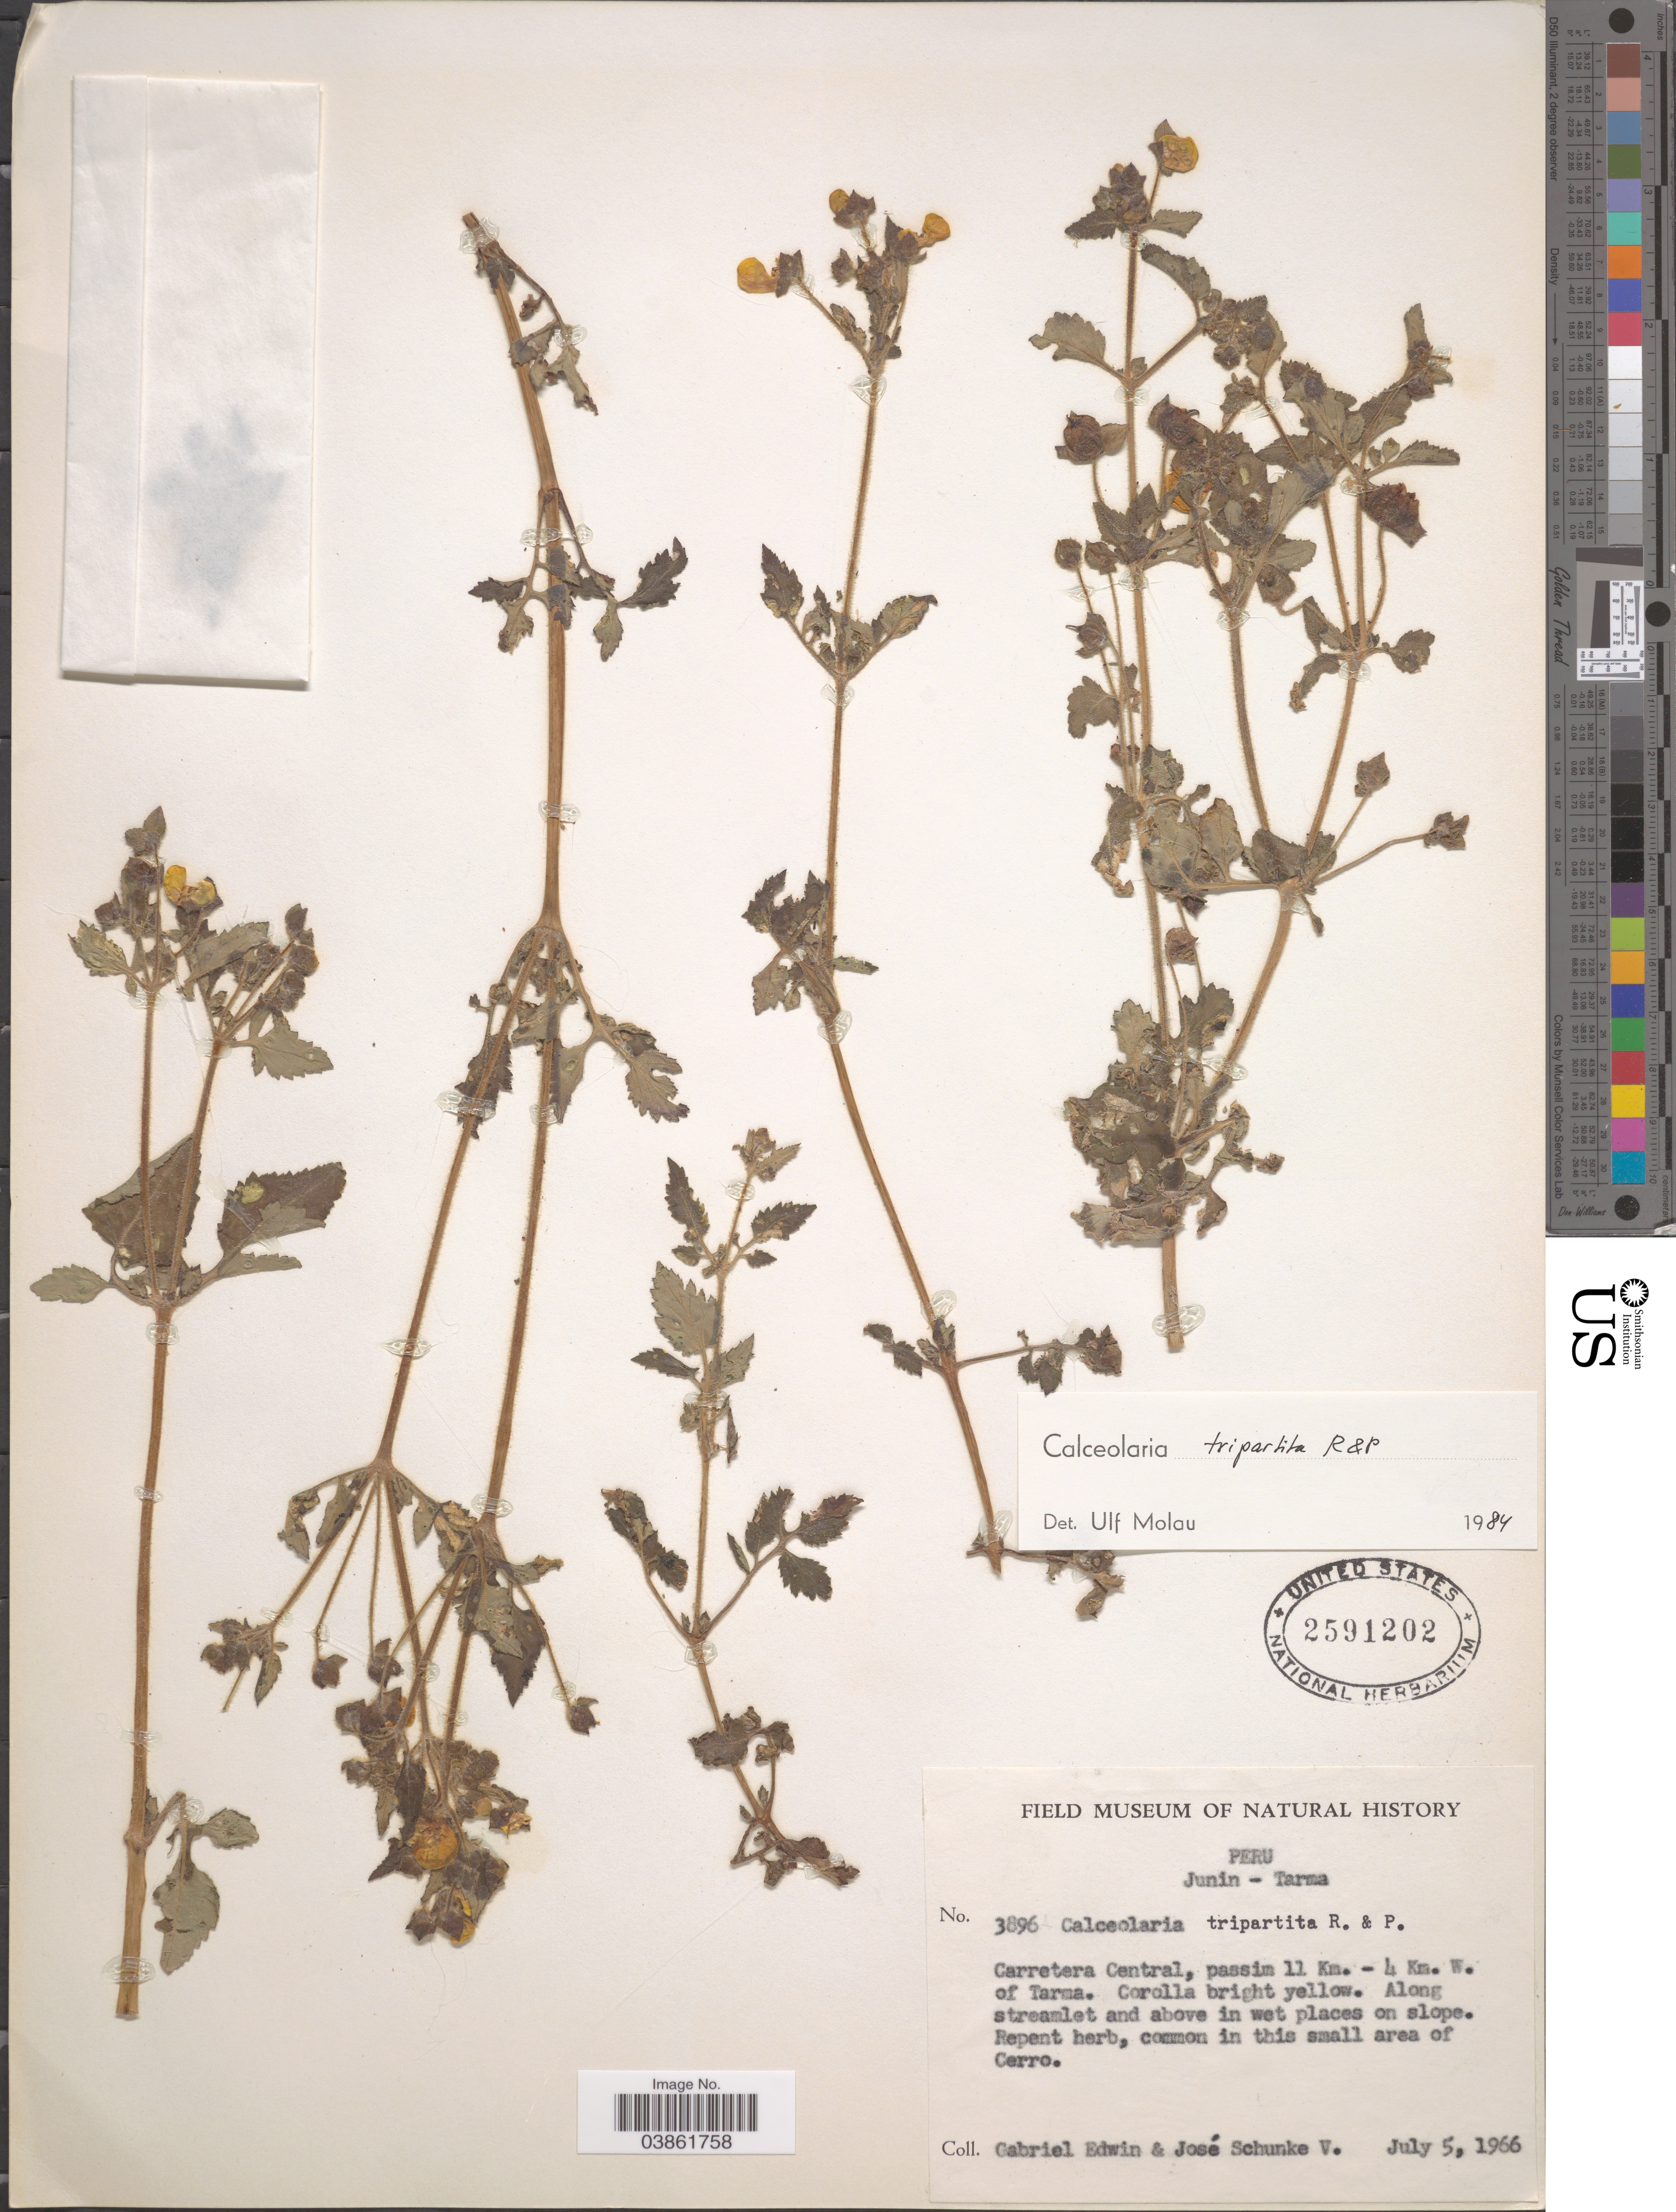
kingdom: Plantae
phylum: Tracheophyta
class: Magnoliopsida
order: Lamiales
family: Calceolariaceae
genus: Calceolaria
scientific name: Calceolaria tripartita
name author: Ruiz & Pav.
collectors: G. Edwin & J. Schunke Vigo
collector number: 3896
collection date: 1966-07-05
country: Peru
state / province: Junín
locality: Tarma. Carretera Central, passim 11 Km. - 4 Km. W. of Tarma. Small area of Cerro.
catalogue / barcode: US 2591202